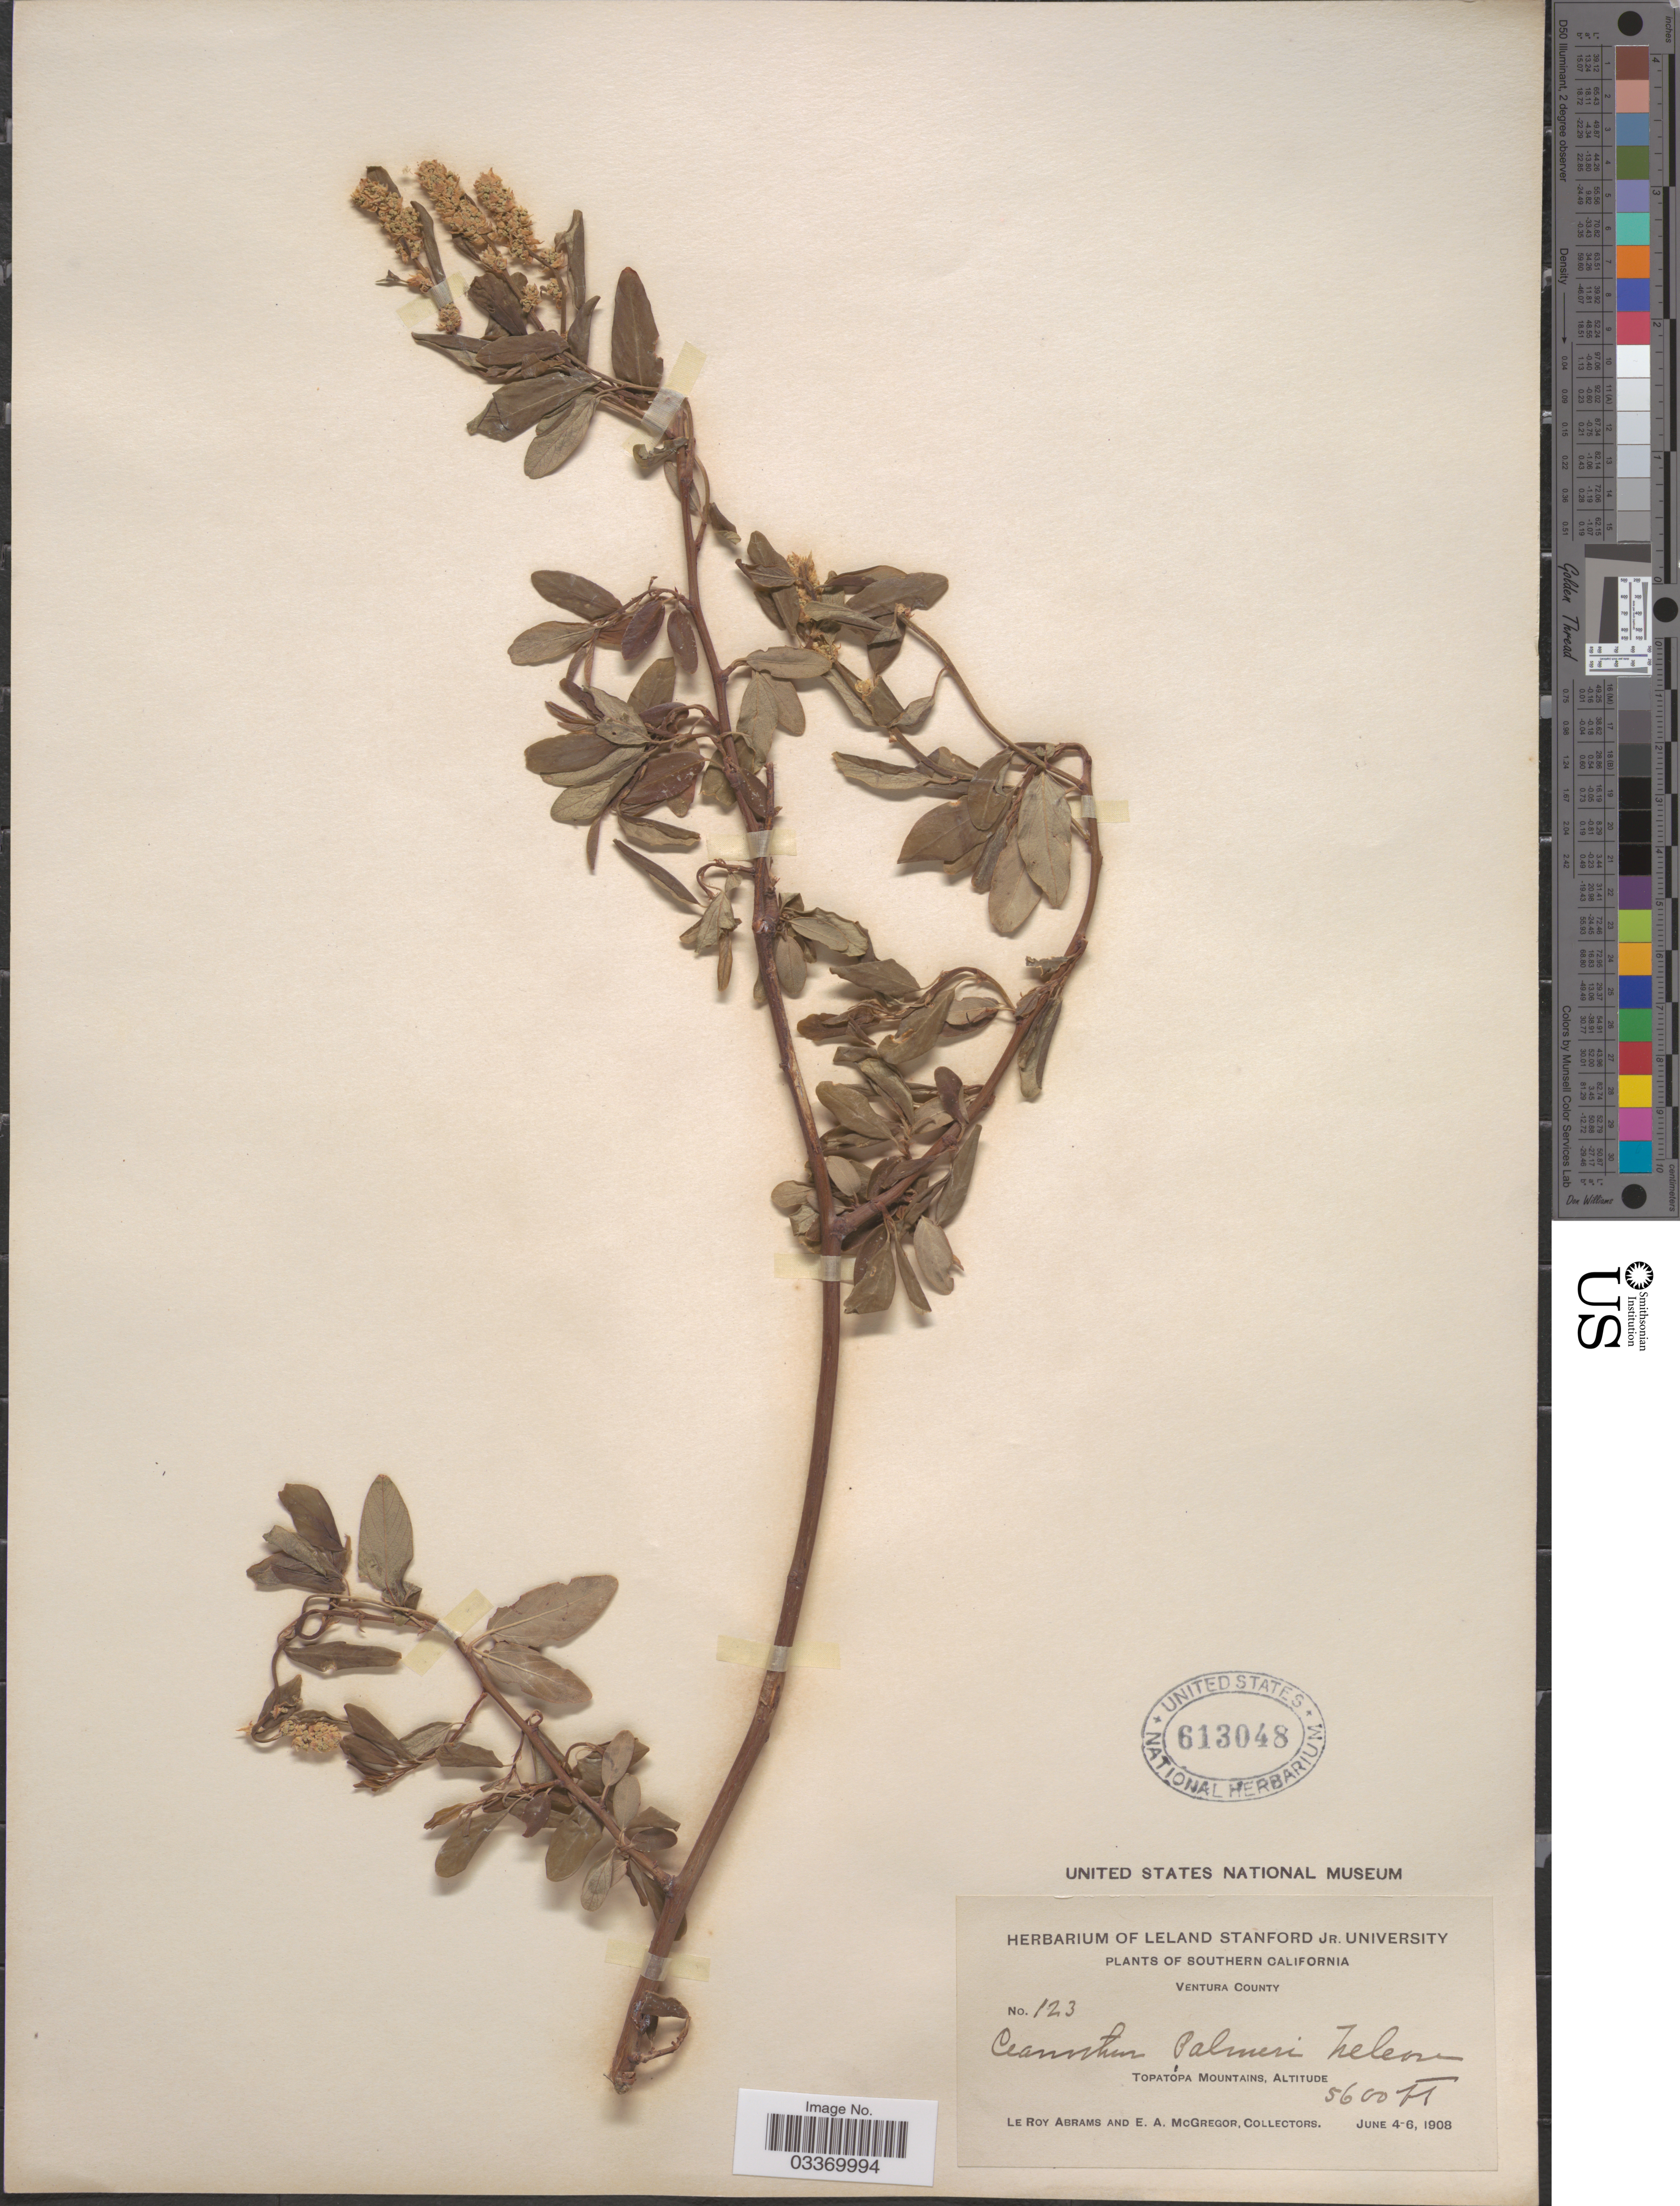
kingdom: Plantae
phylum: Tracheophyta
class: Magnoliopsida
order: Rosales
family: Rhamnaceae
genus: Ceanothus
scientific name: Ceanothus palmeri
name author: Trel.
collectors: L. Abrams & E. A. McGregor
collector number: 123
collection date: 1908-06-04/1908-06-06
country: United States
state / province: California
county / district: Ventura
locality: Southern California. Ventura County. Topatópa Mountains.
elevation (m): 1707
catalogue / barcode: US 613048